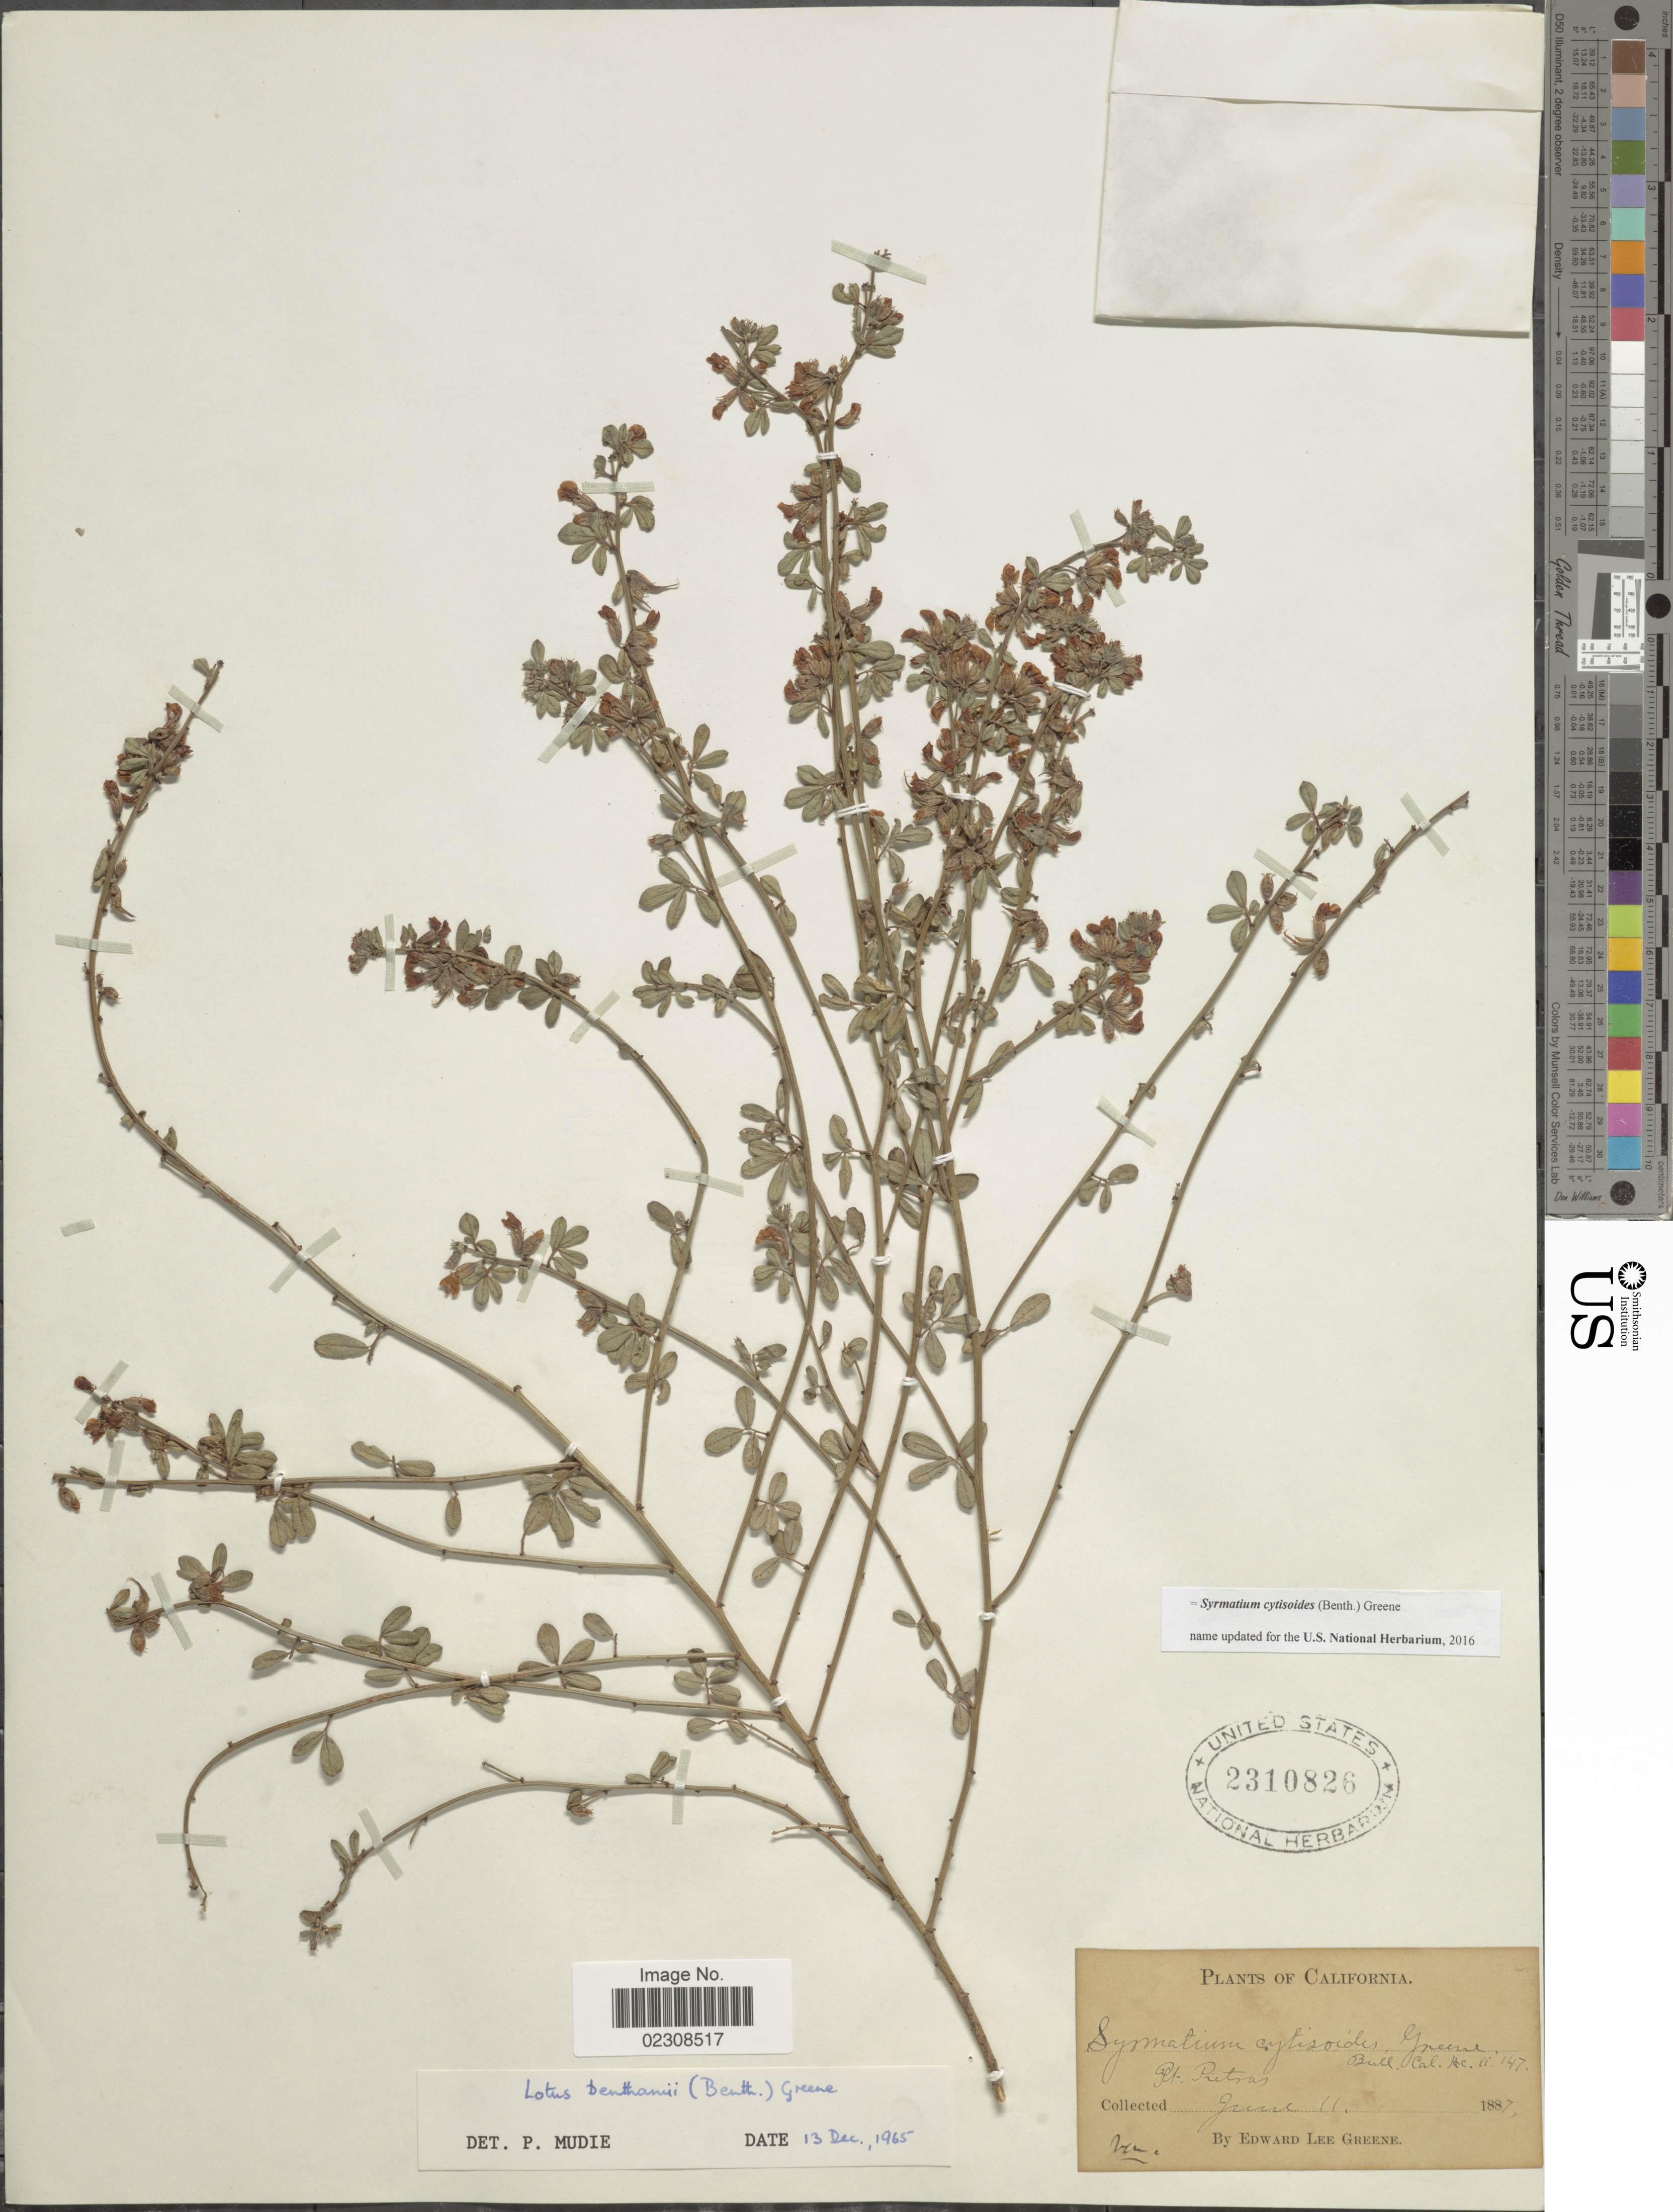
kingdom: Plantae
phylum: Tracheophyta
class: Magnoliopsida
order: Fabales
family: Fabaceae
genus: Syrmatium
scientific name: Syrmatium cytisoides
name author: (Benth.) Greene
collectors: E. L. Greene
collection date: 1887-06-11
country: United States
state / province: California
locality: Pt Pietras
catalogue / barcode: US 2310826